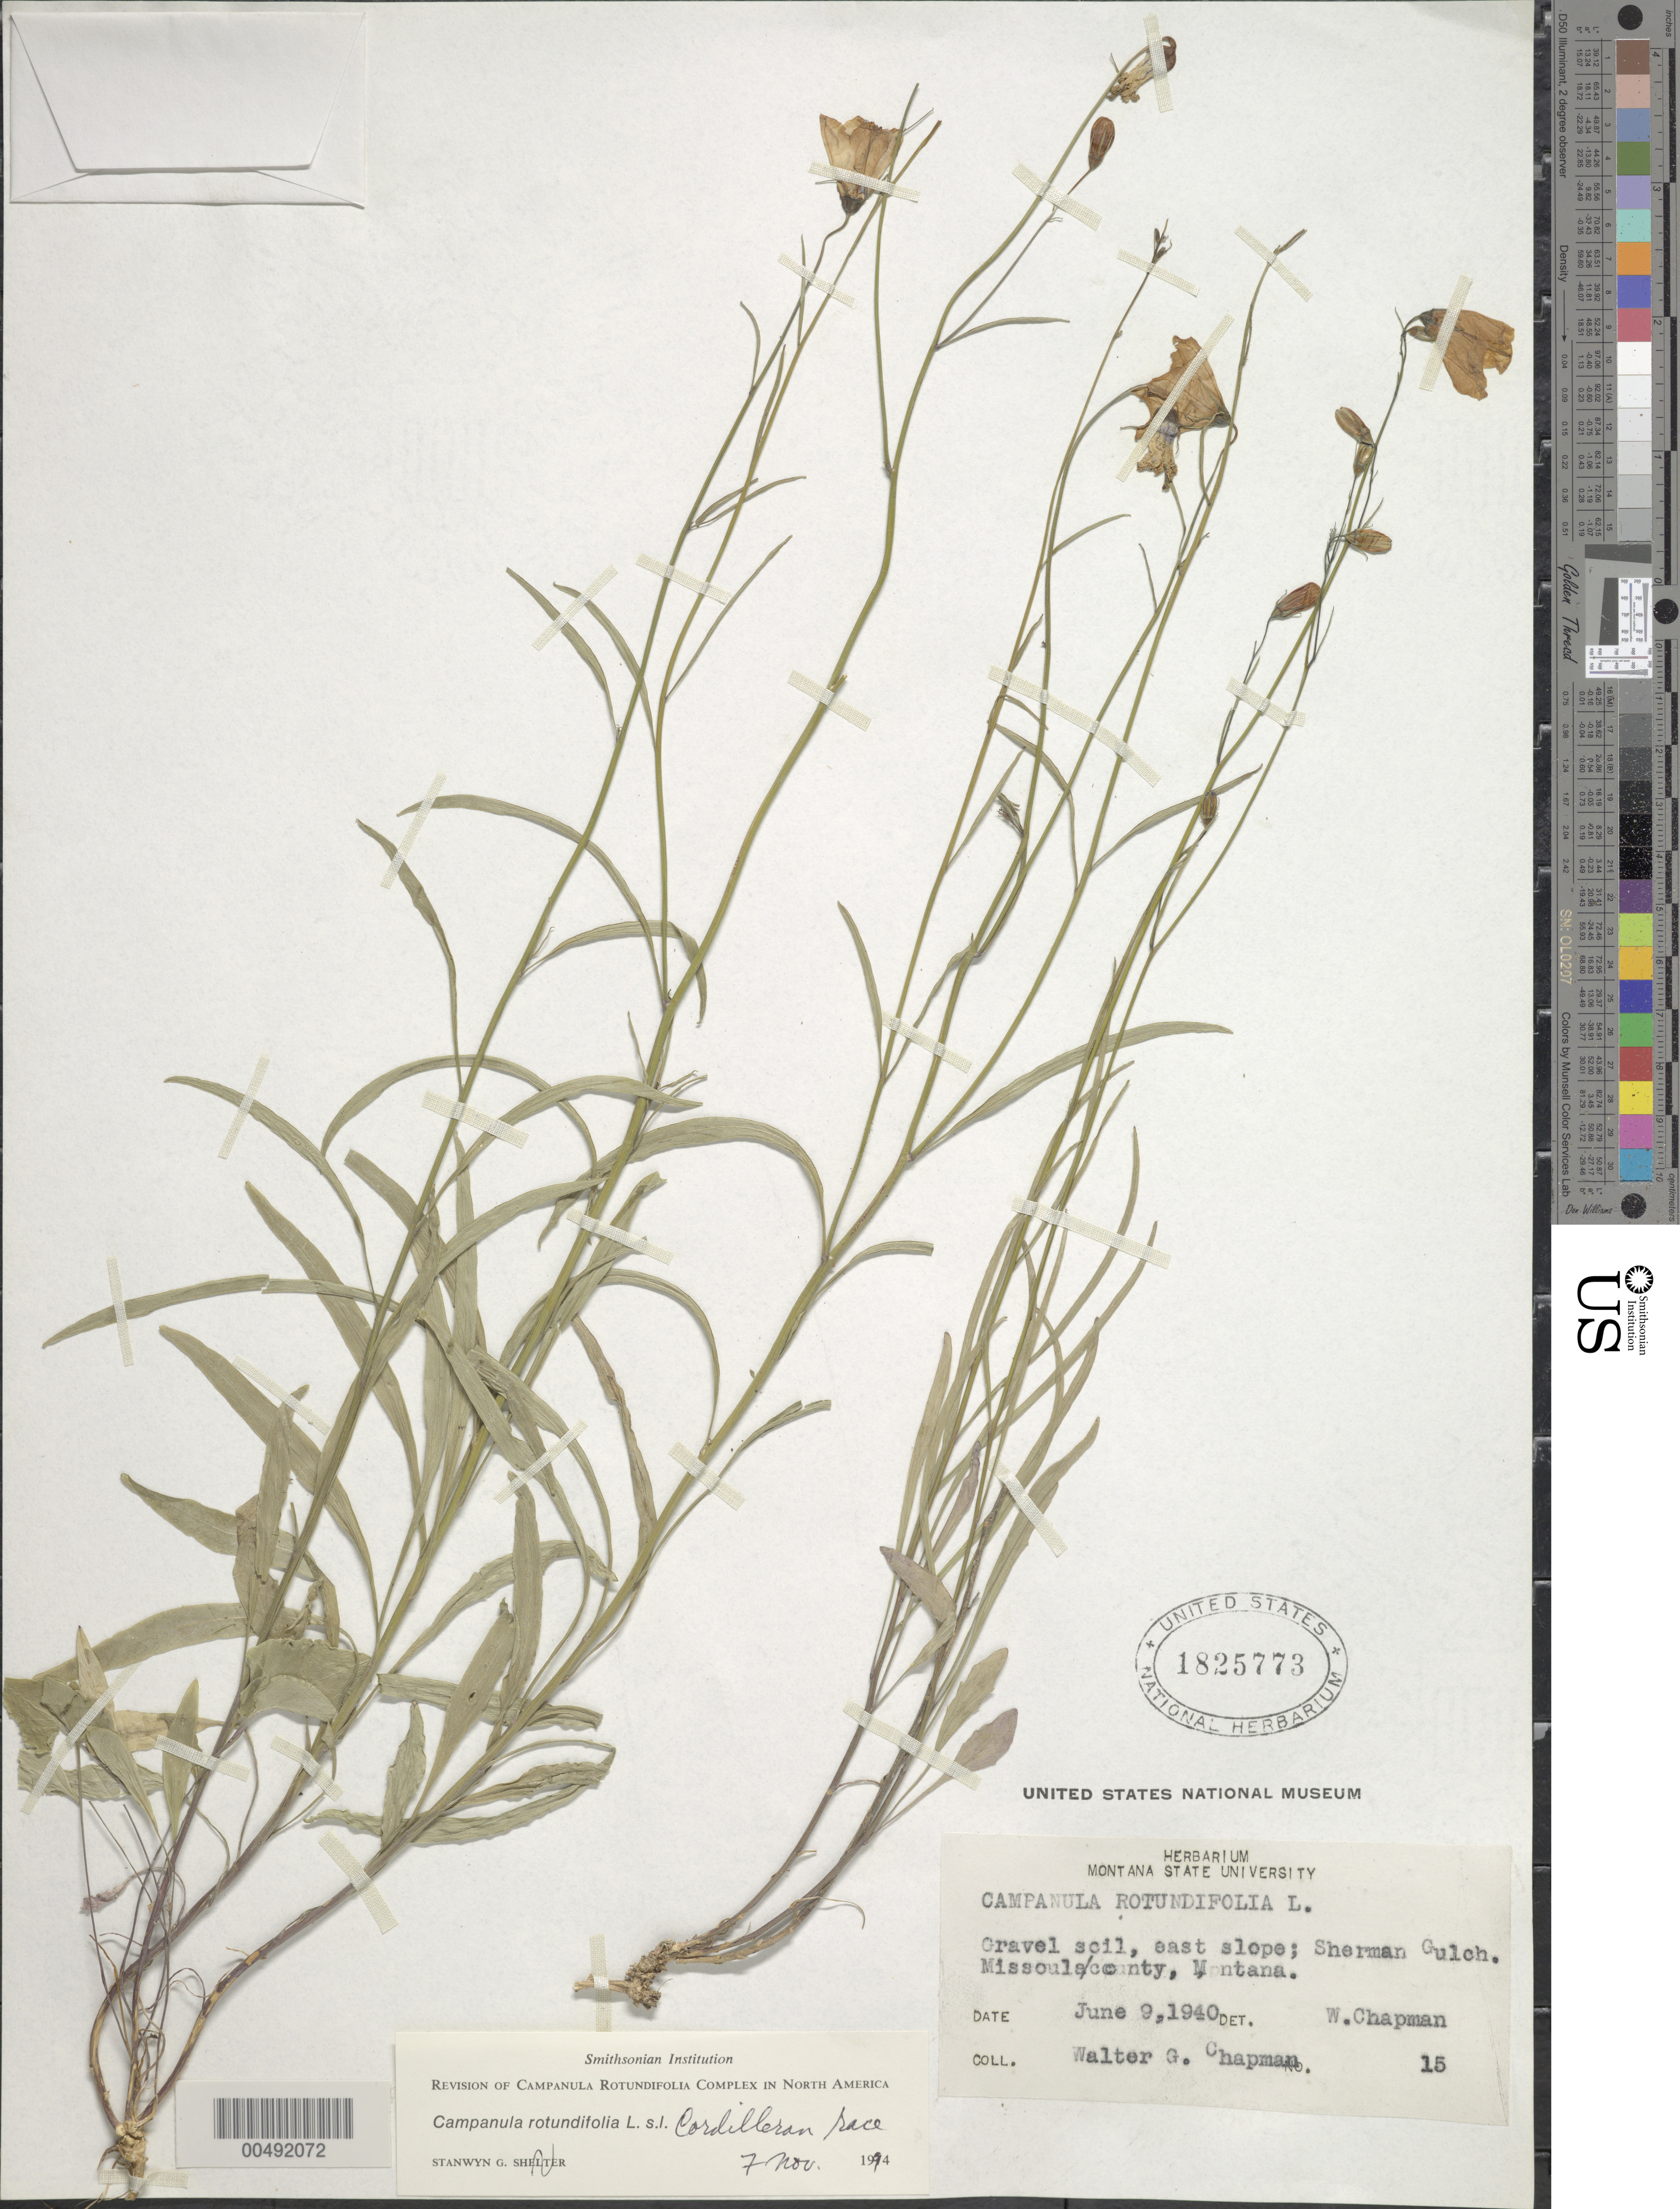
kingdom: Plantae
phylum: Tracheophyta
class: Magnoliopsida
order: Asterales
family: Campanulaceae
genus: Campanula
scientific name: Campanula rotundifolia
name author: L.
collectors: W. G. Chapman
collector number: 15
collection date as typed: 09 Jun 1940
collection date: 1940-06-09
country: United States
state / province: Montana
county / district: Missoula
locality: Sherman Gulch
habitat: gravel soil, east slope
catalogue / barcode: US 1825773